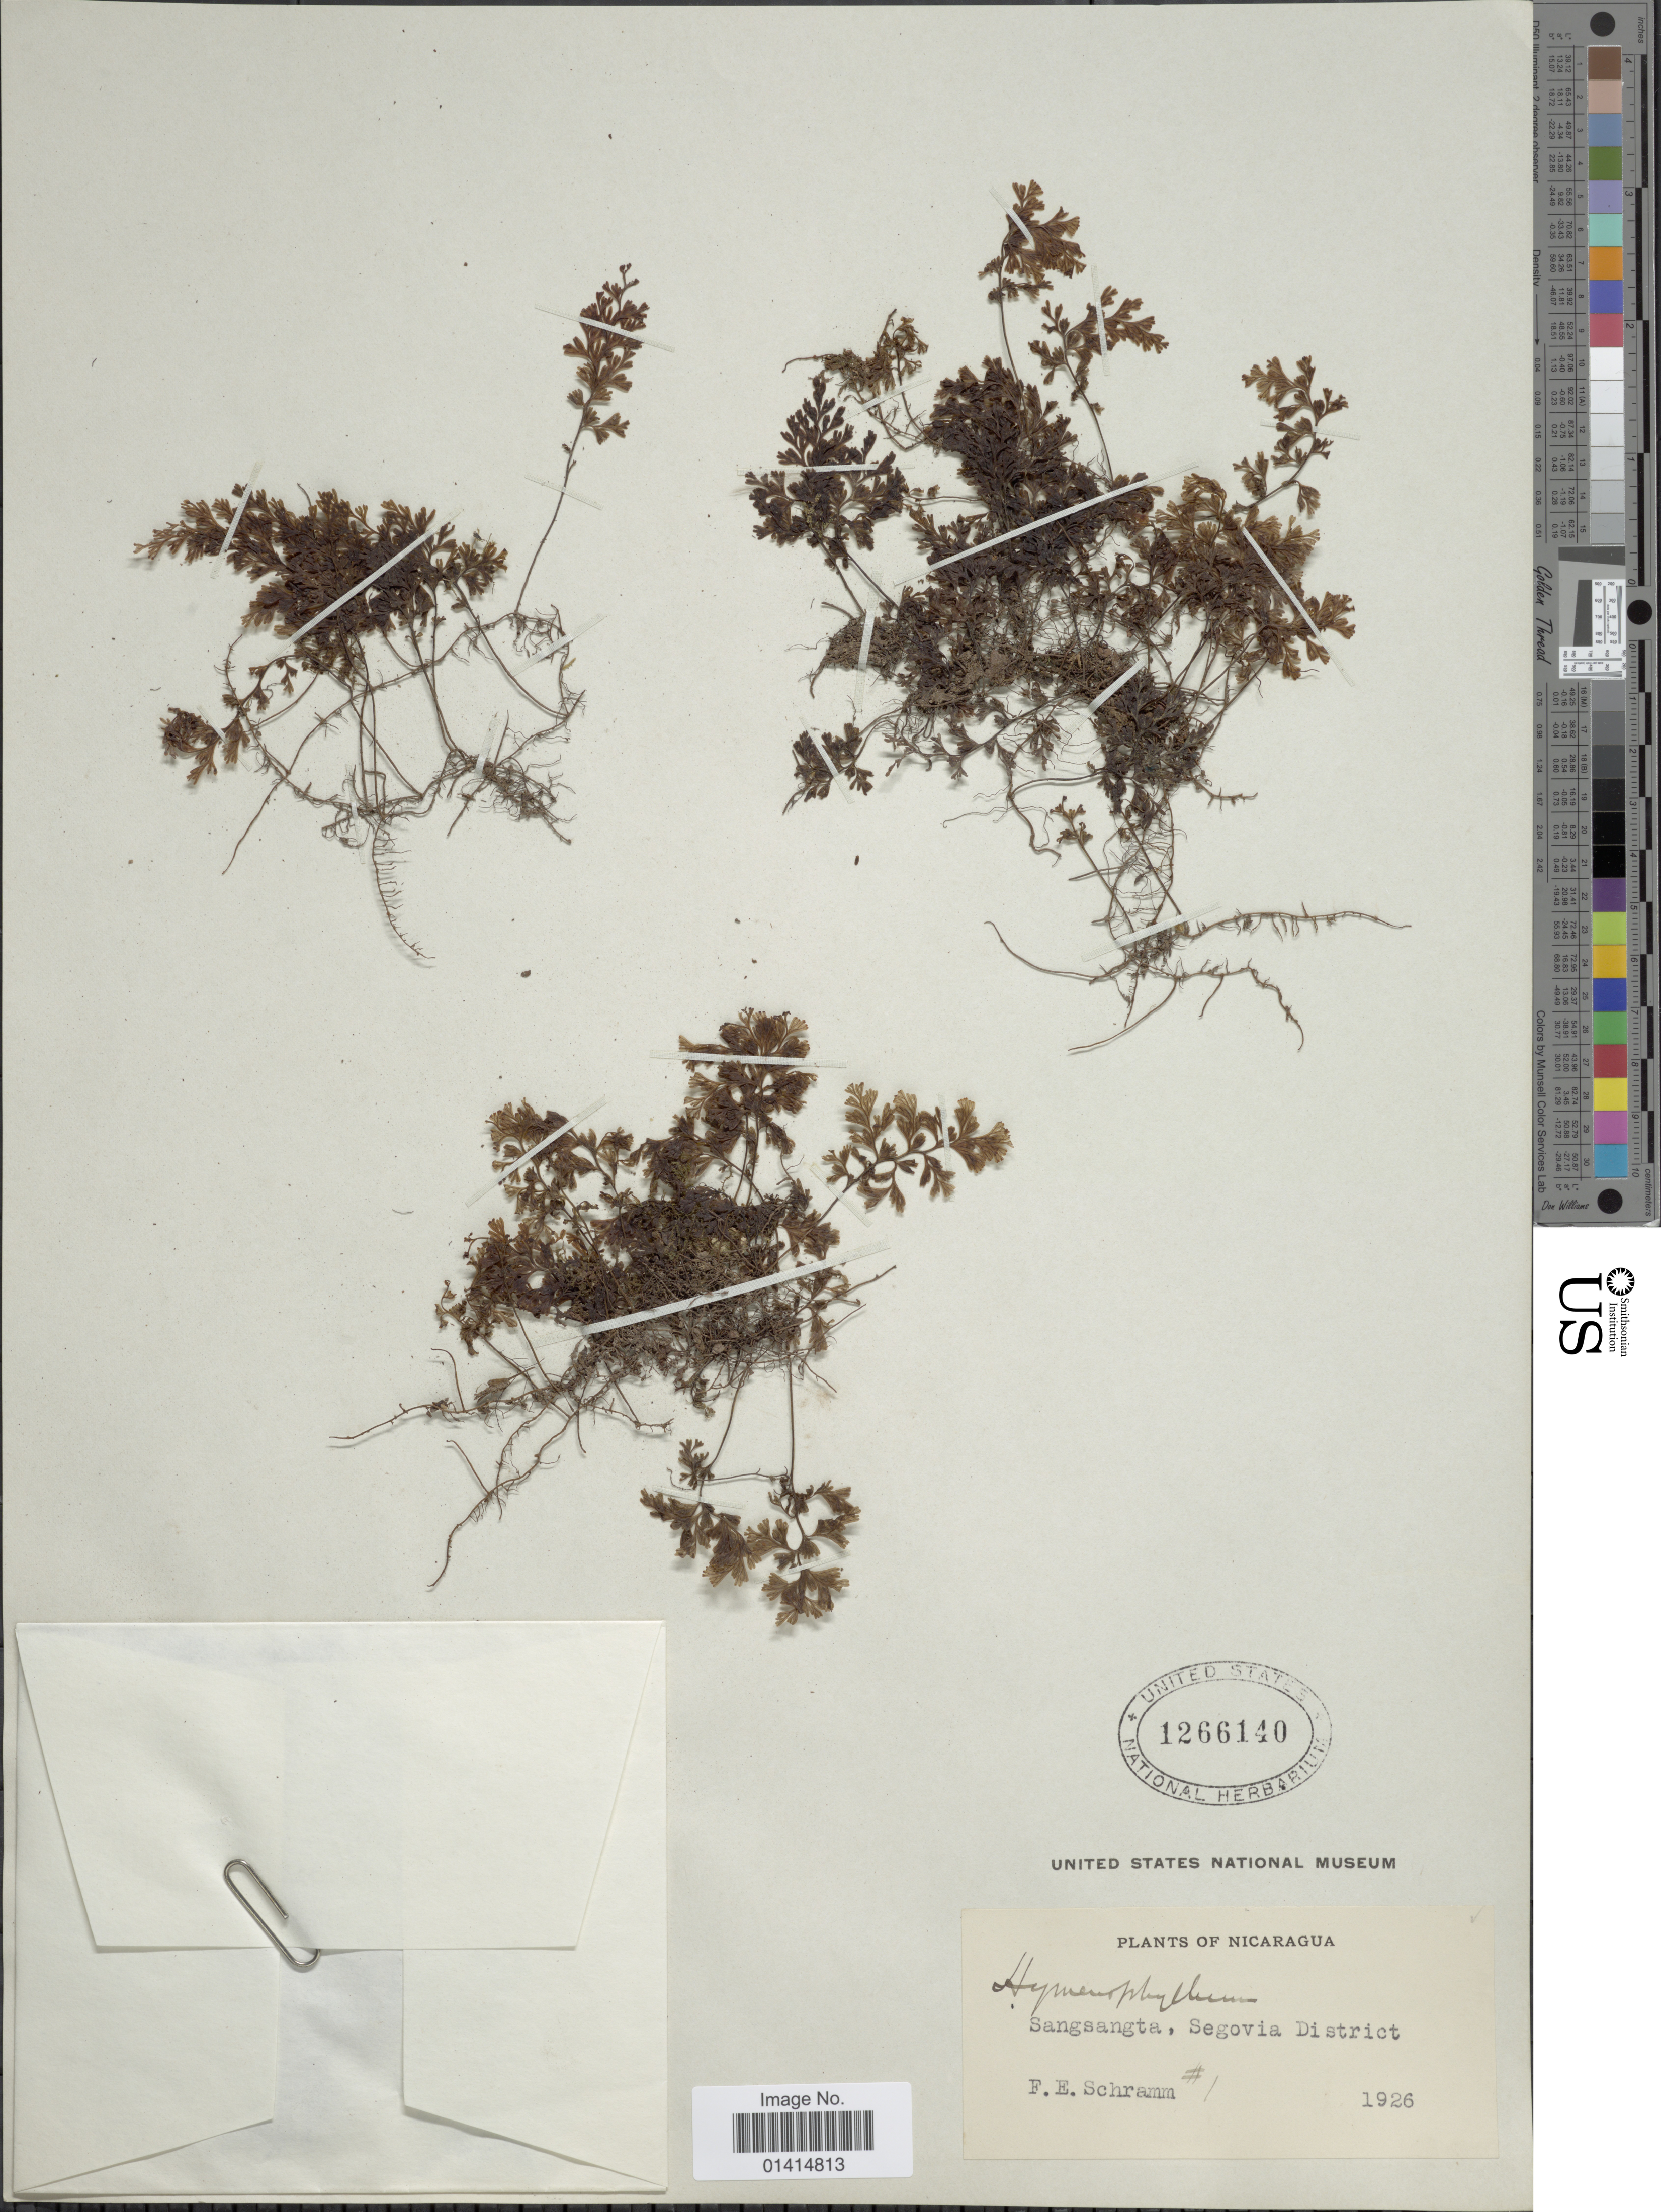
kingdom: Plantae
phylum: Tracheophyta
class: Polypodiopsida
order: Hymenophyllales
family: Hymenophyllaceae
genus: Hymenophyllum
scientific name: Hymenophyllum sp.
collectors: F. E. Schramm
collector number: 1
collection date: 1926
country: Nicaragua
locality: Sangsangsta, Segovia District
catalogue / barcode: US 1266140